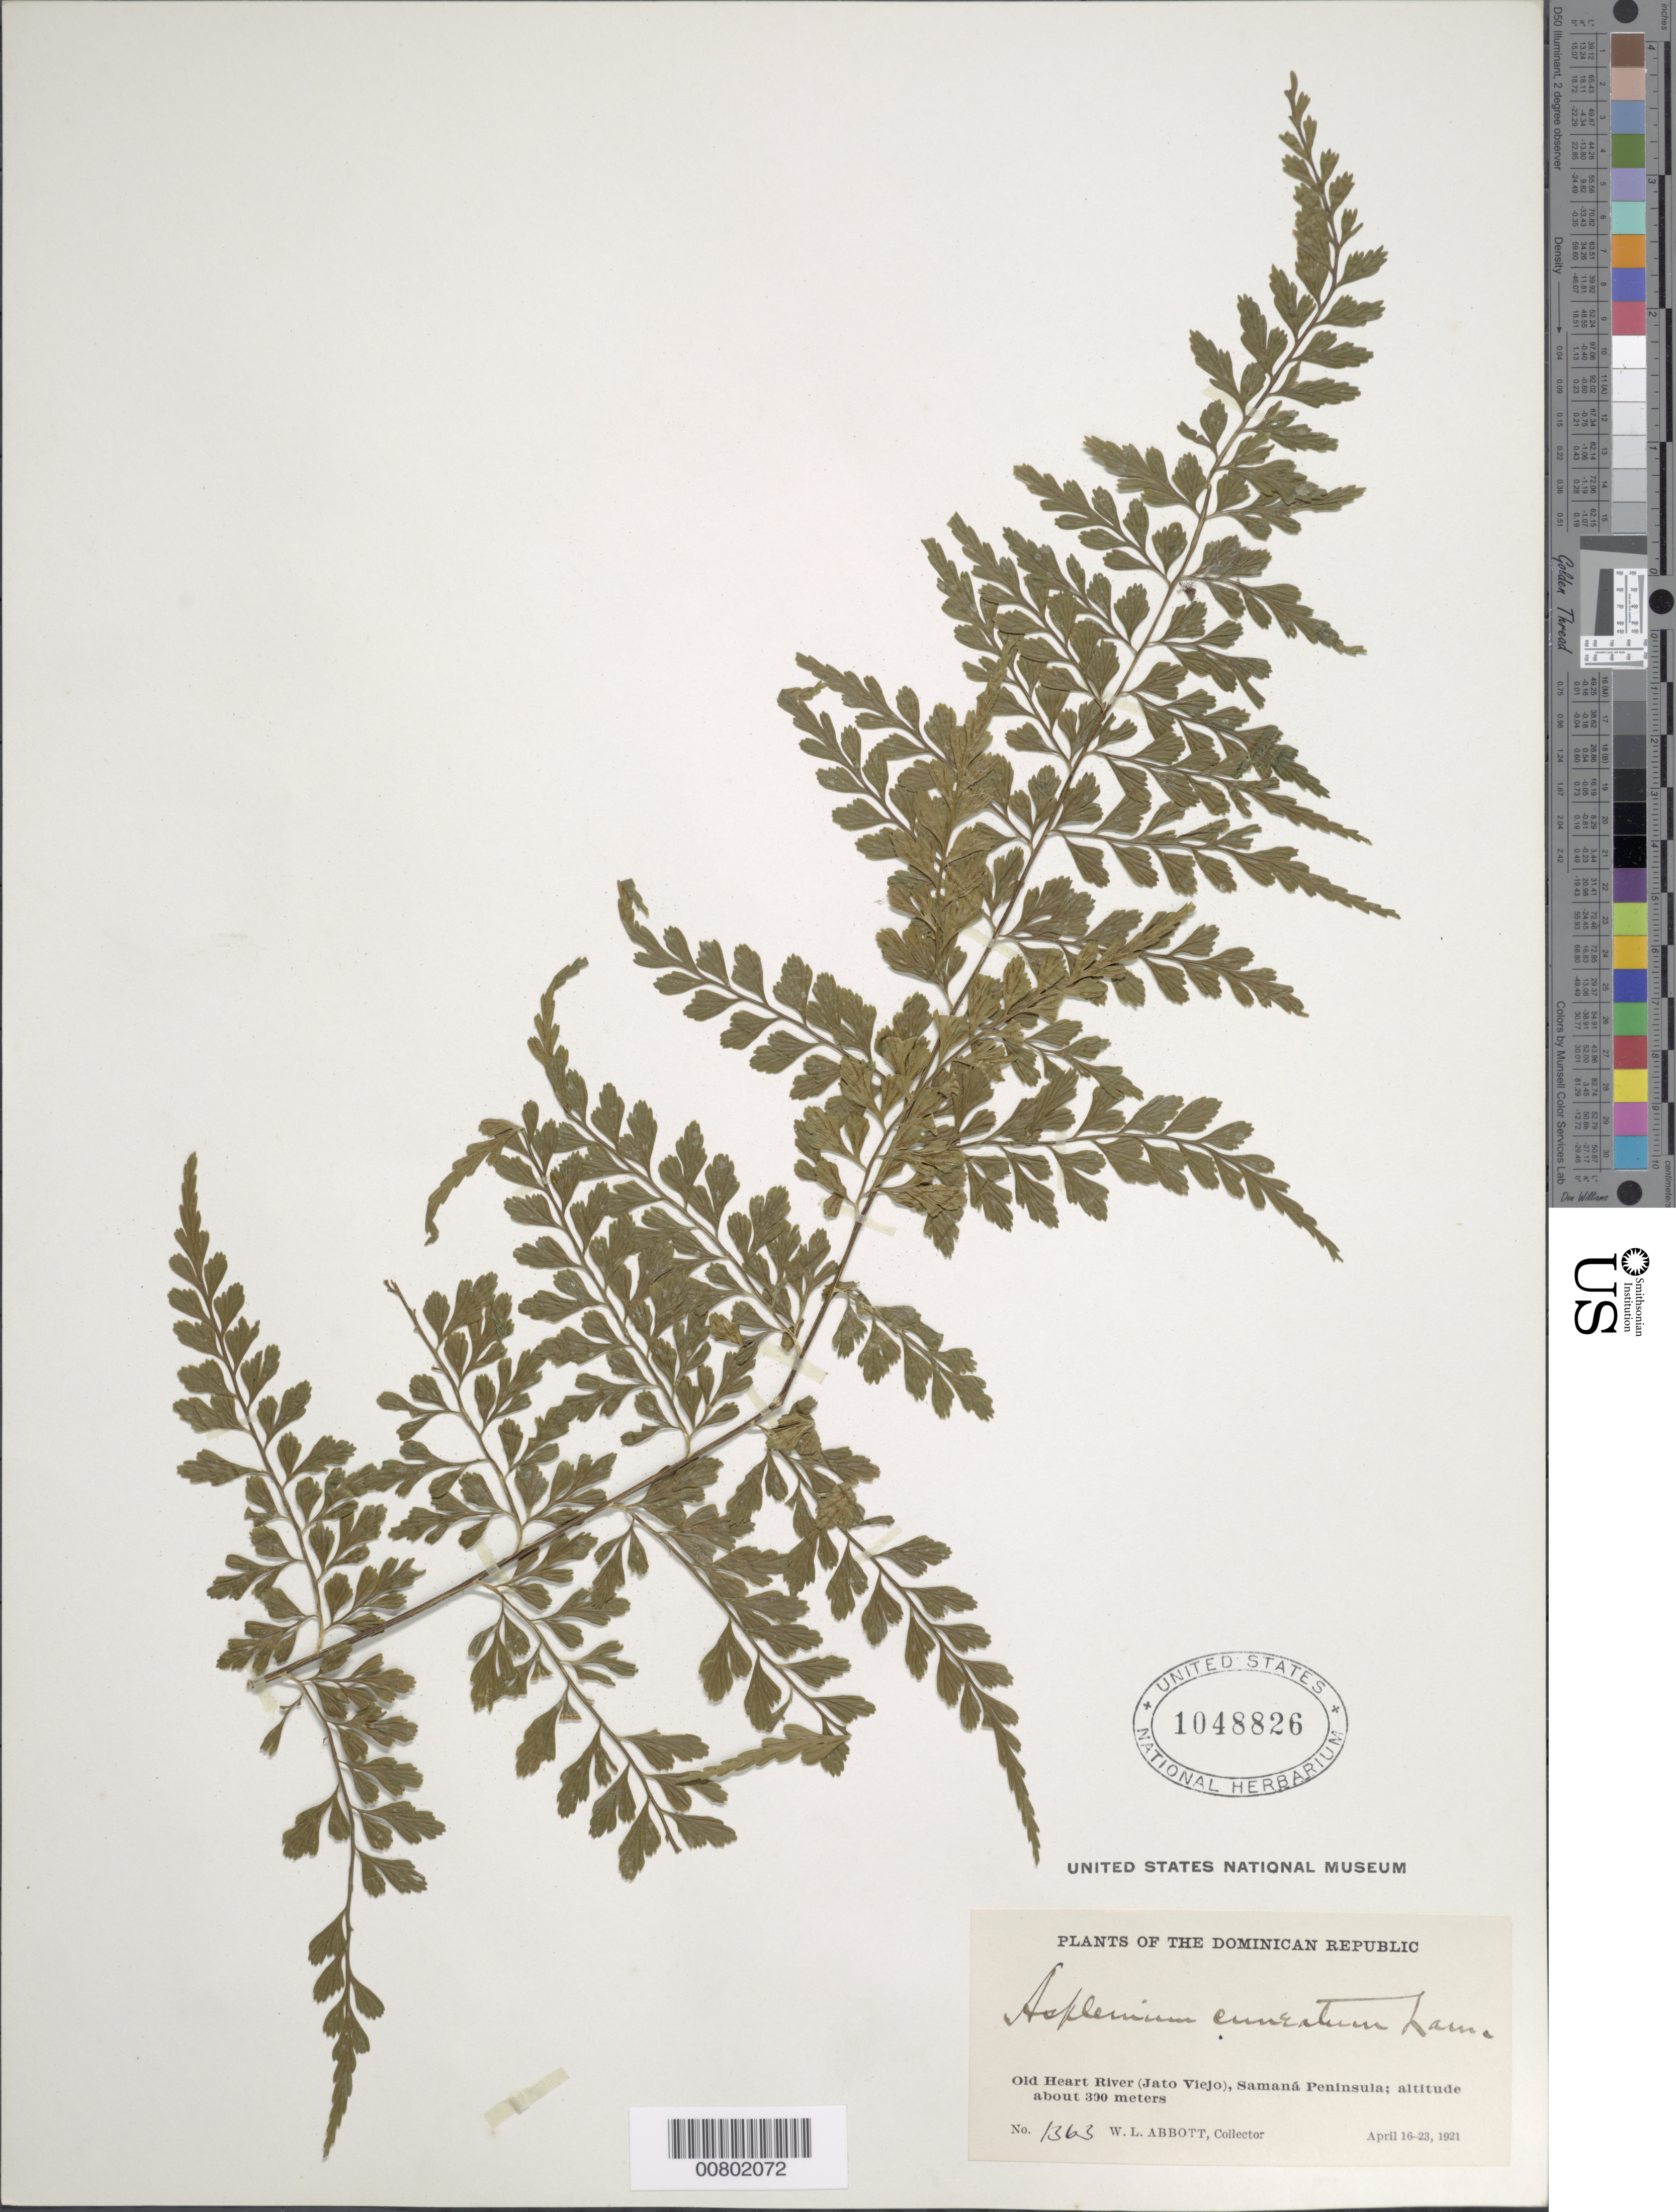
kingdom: Plantae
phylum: Tracheophyta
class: Polypodiopsida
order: Polypodiales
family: Aspleniaceae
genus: Asplenium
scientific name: Asplenium cuneatum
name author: Lam.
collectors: W. L. Abbott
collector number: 1363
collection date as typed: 16 Apr 1921 to 23 Apr 1921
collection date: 1921-04-16/1921-04-23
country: Dominican Republic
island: Hispaniola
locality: Samaná Peninsula, Old Heart River (Jato Viejo)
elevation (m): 300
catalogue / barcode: US 1048826